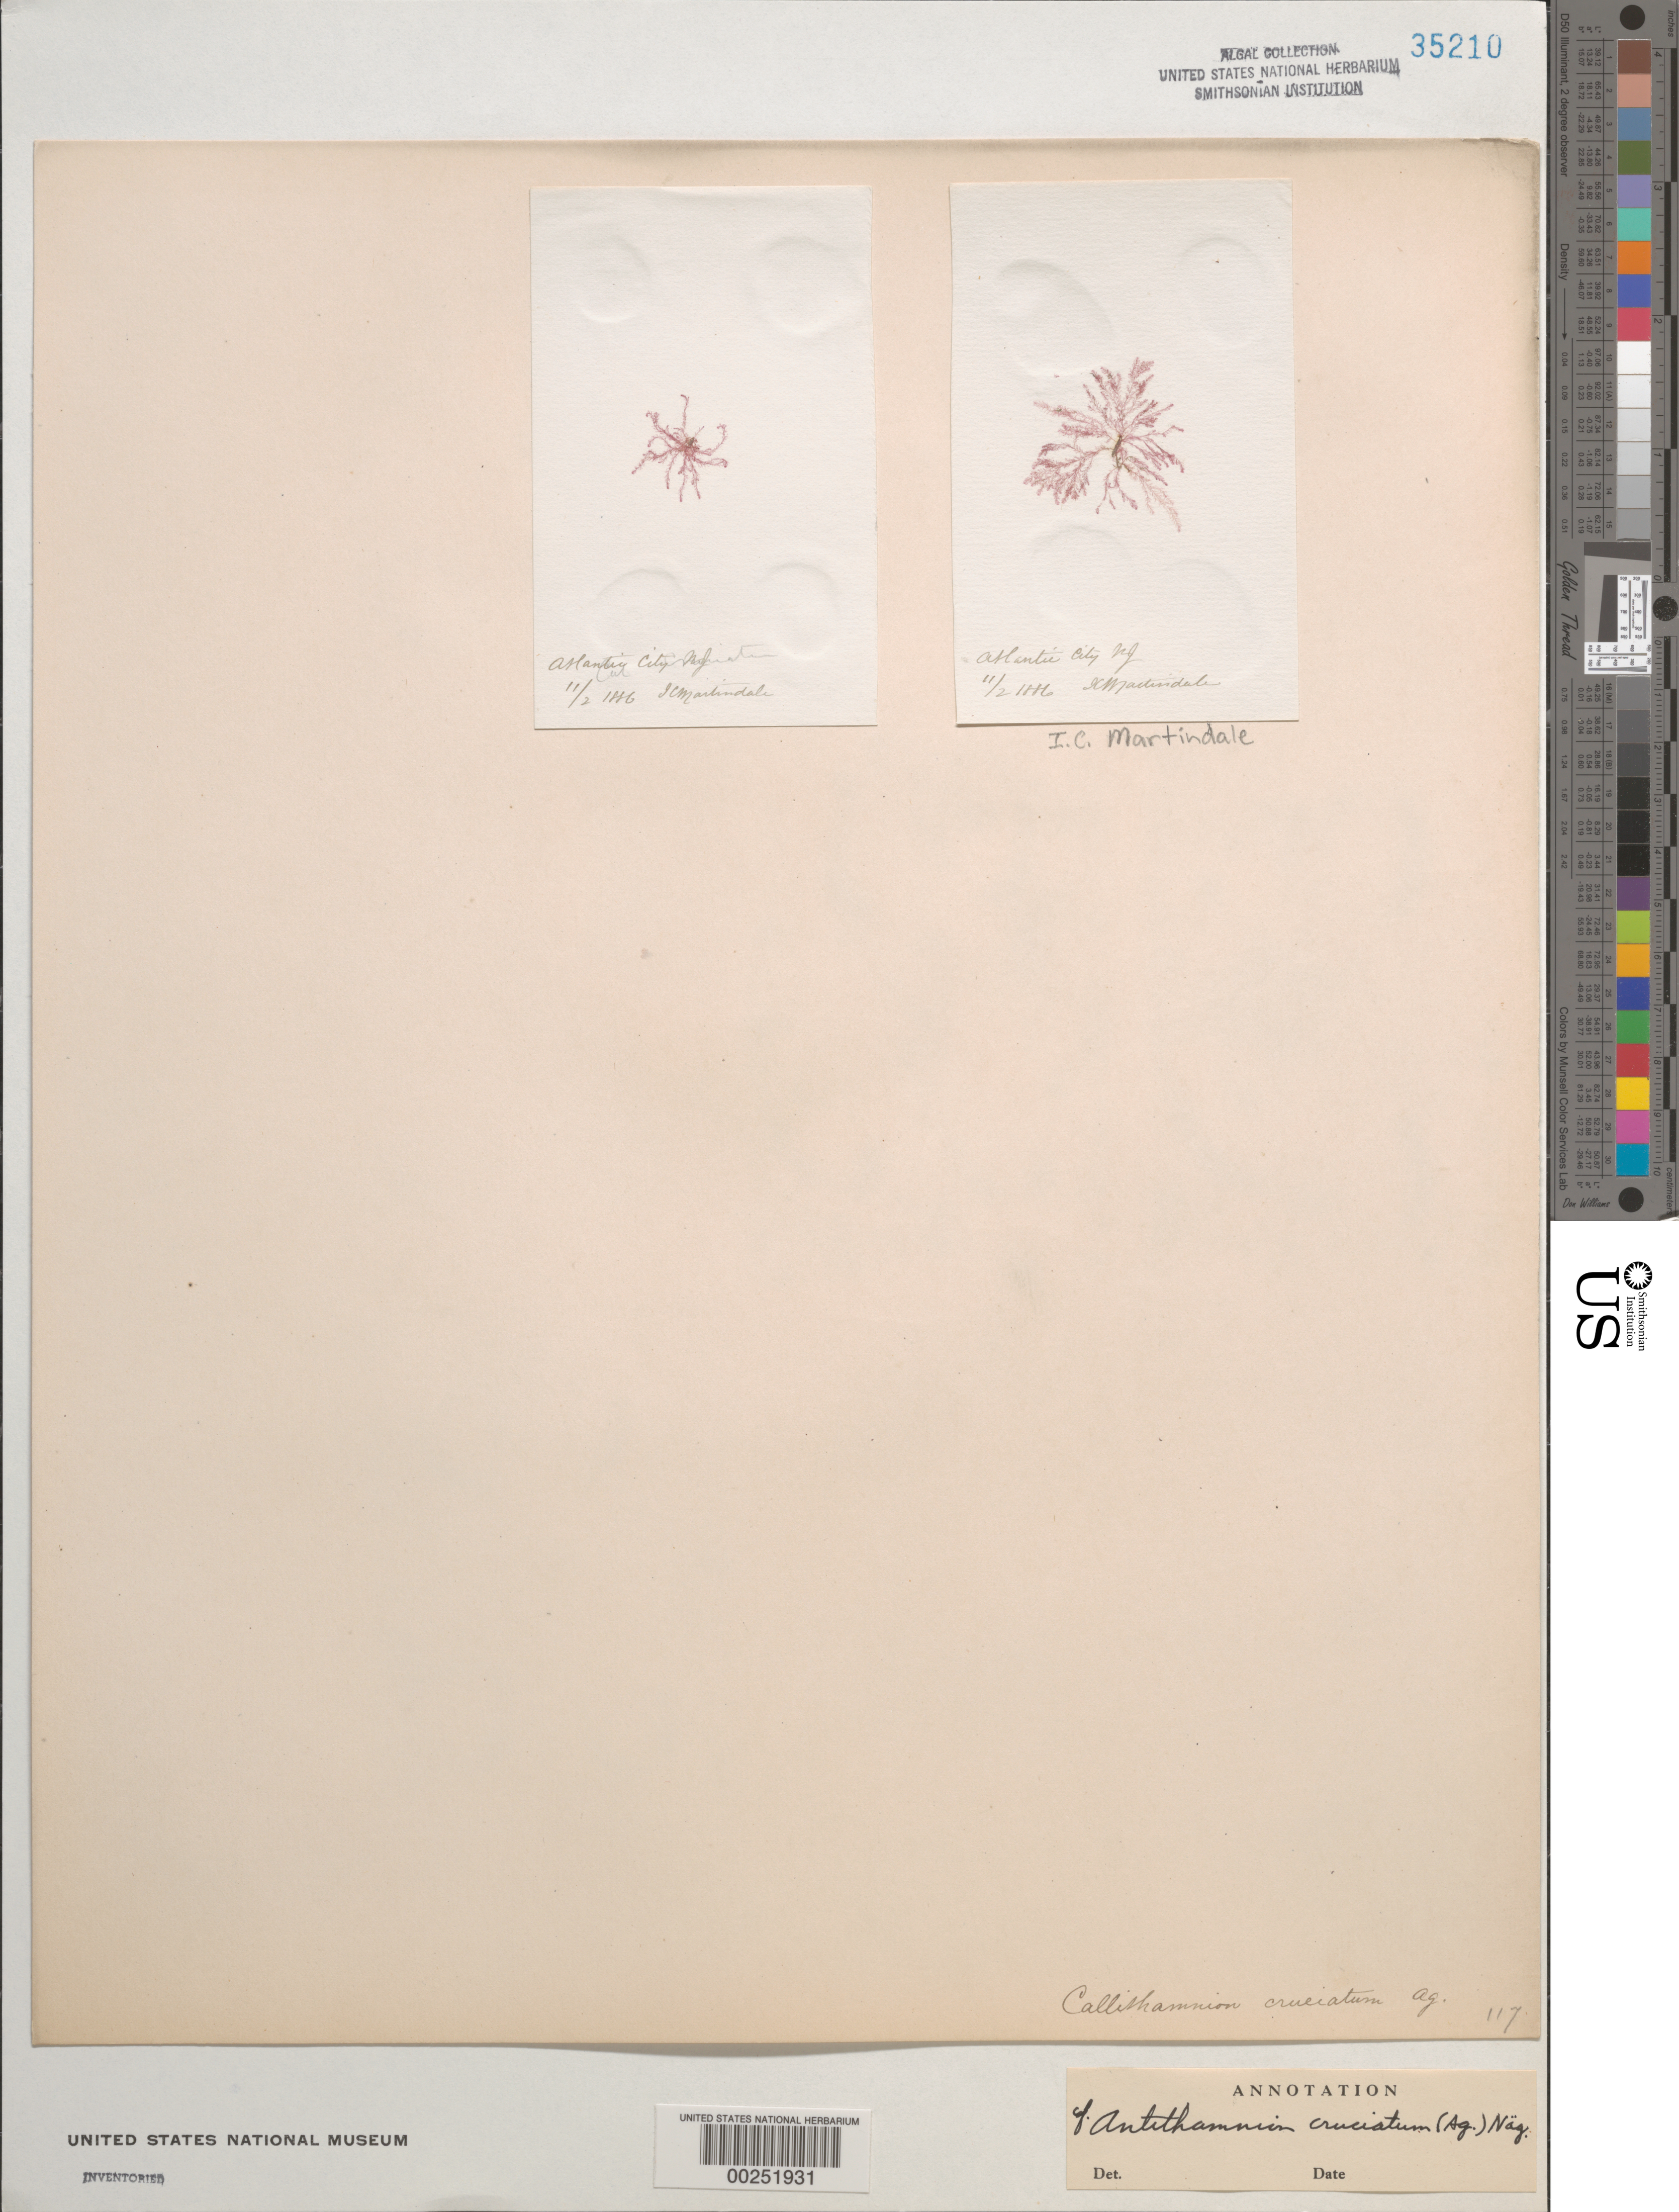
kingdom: Plantae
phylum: Rhodophyta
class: Florideophyceae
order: Ceramiales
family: Ceramiaceae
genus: Antithamnion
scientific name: Antithamnion cruciatum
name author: (C. Agardh) Näg.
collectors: I. C. Martindale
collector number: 117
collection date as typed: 02 Nov 1886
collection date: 1886-11-02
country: United States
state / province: New Jersey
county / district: Atlantic County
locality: Atlantic City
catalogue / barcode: US 35210